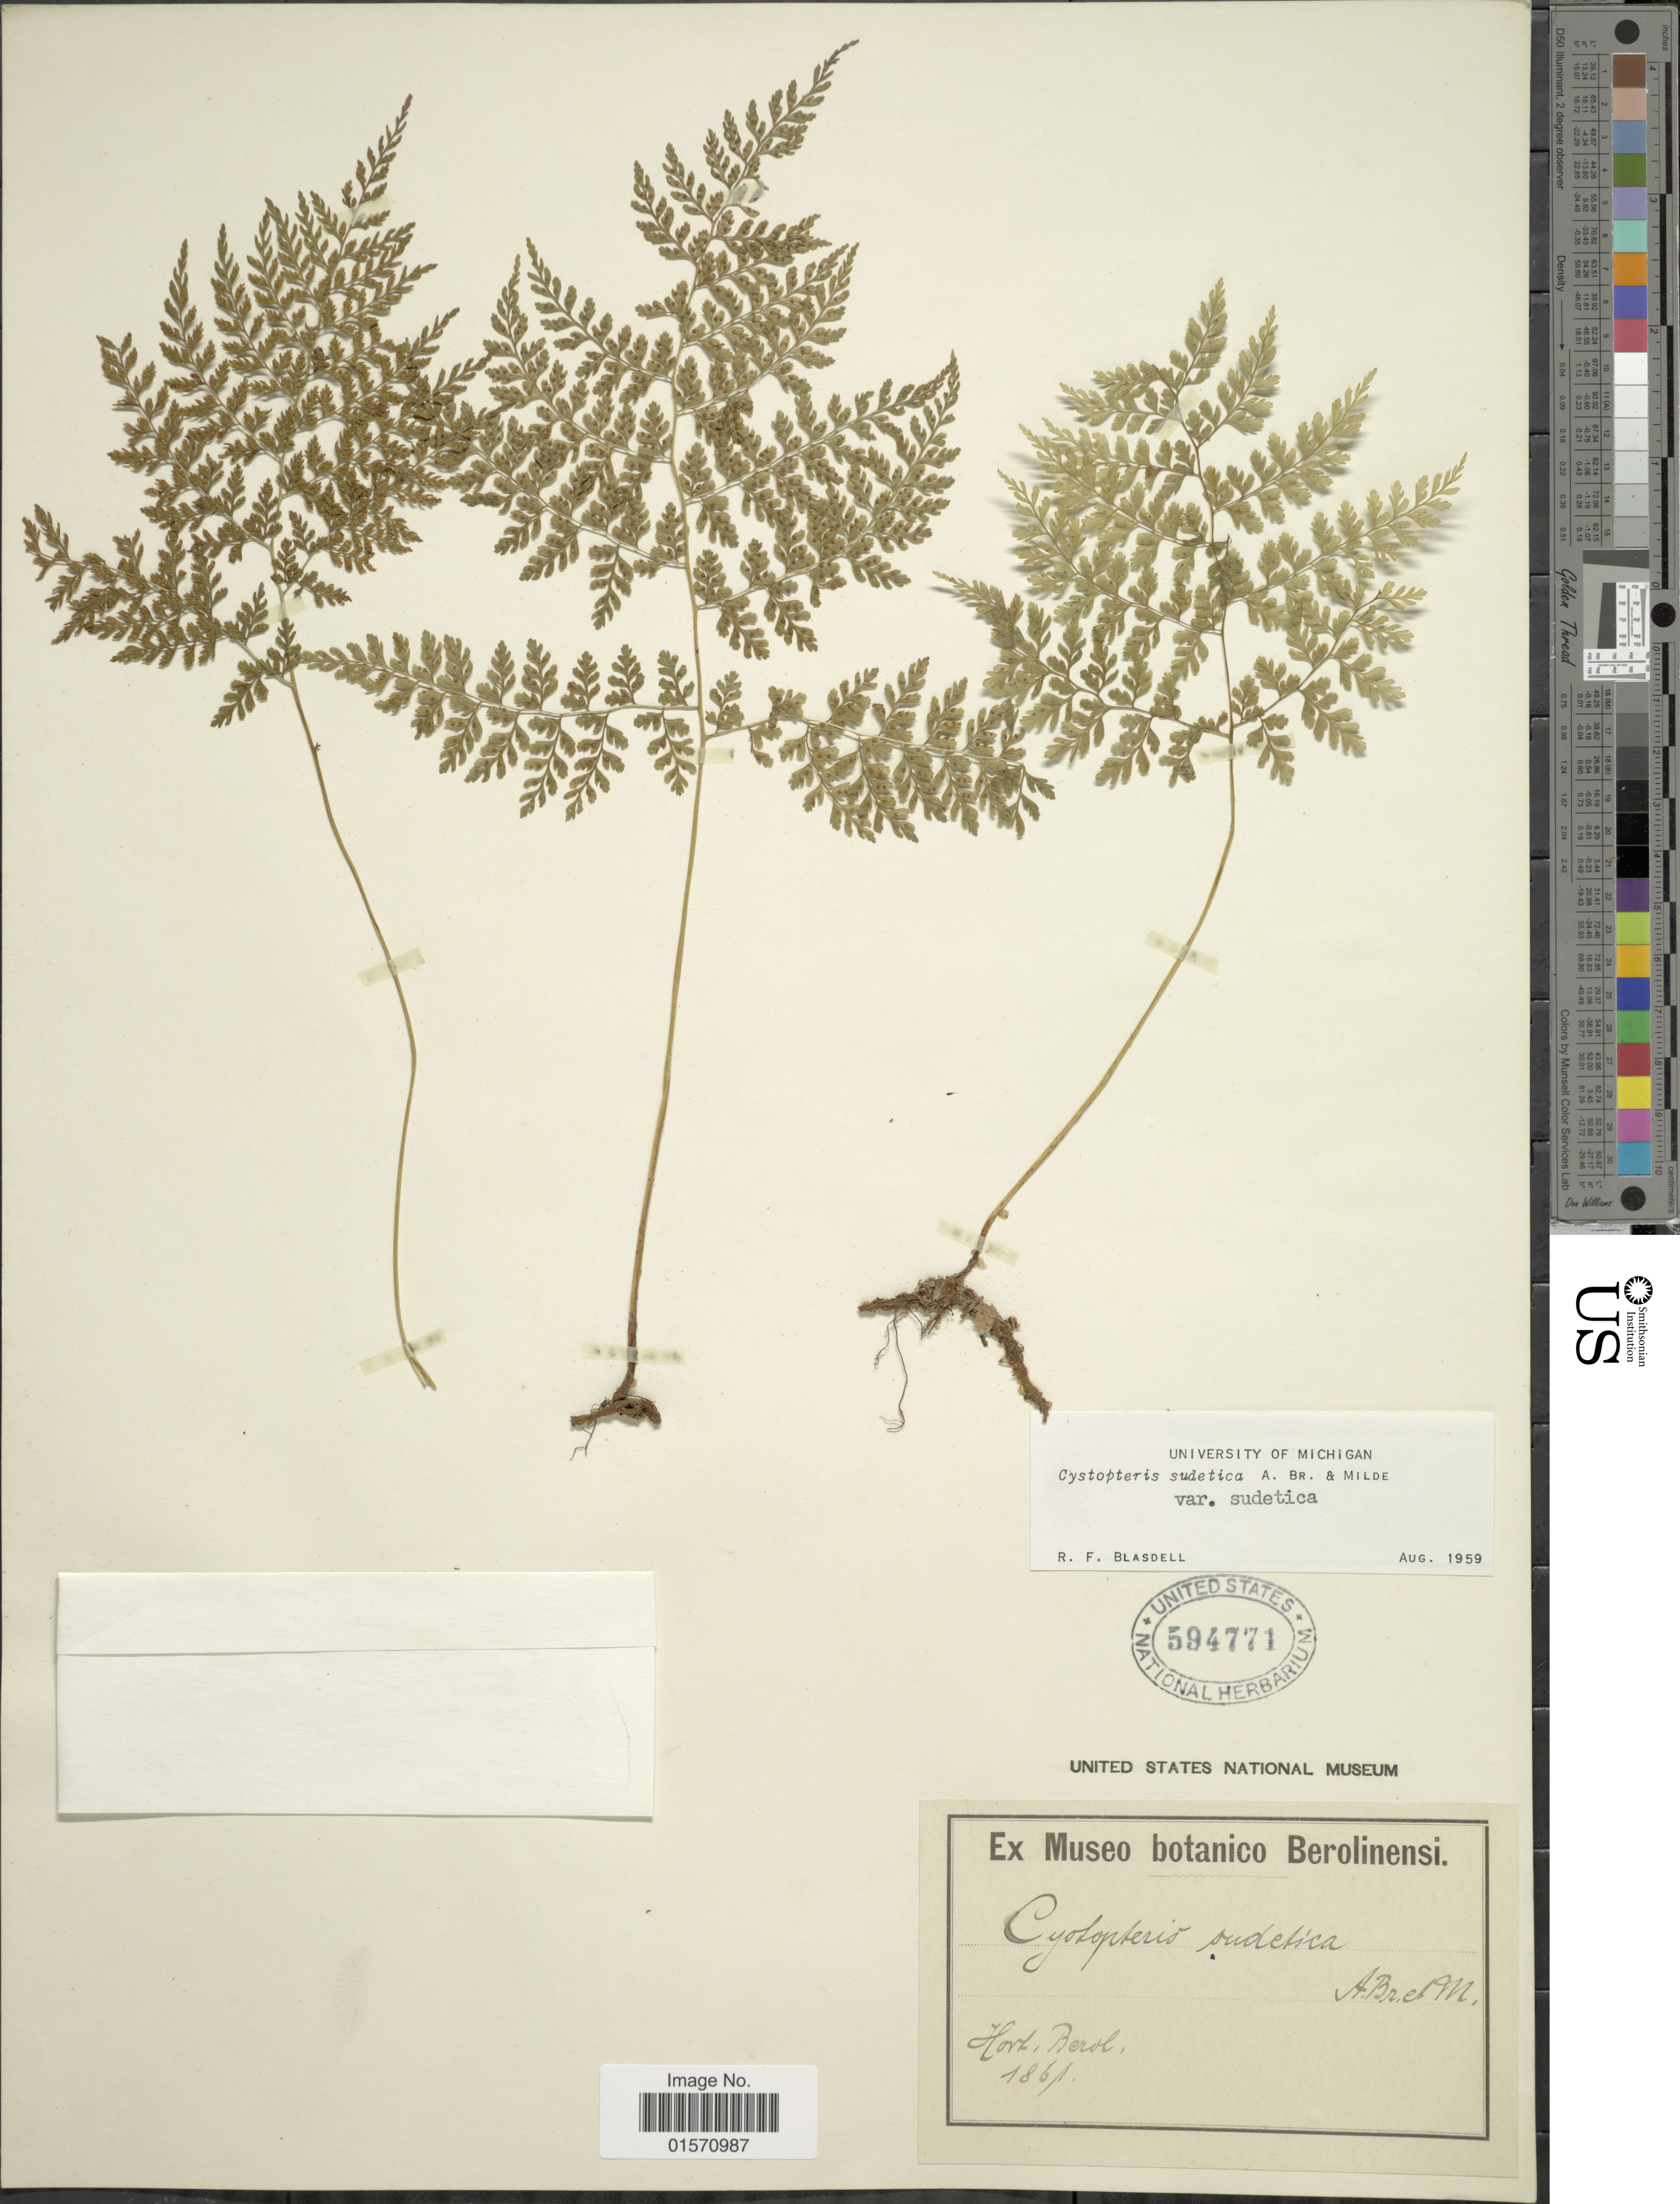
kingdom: Plantae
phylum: Tracheophyta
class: Polypodiopsida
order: Polypodiales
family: Cystopteridaceae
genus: Cystopteris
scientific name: Cystopteris sudetica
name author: A. Braun & Milde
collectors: ex Mus. Bot. Berolinensi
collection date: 1861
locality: Hort. Berol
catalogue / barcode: US 594771